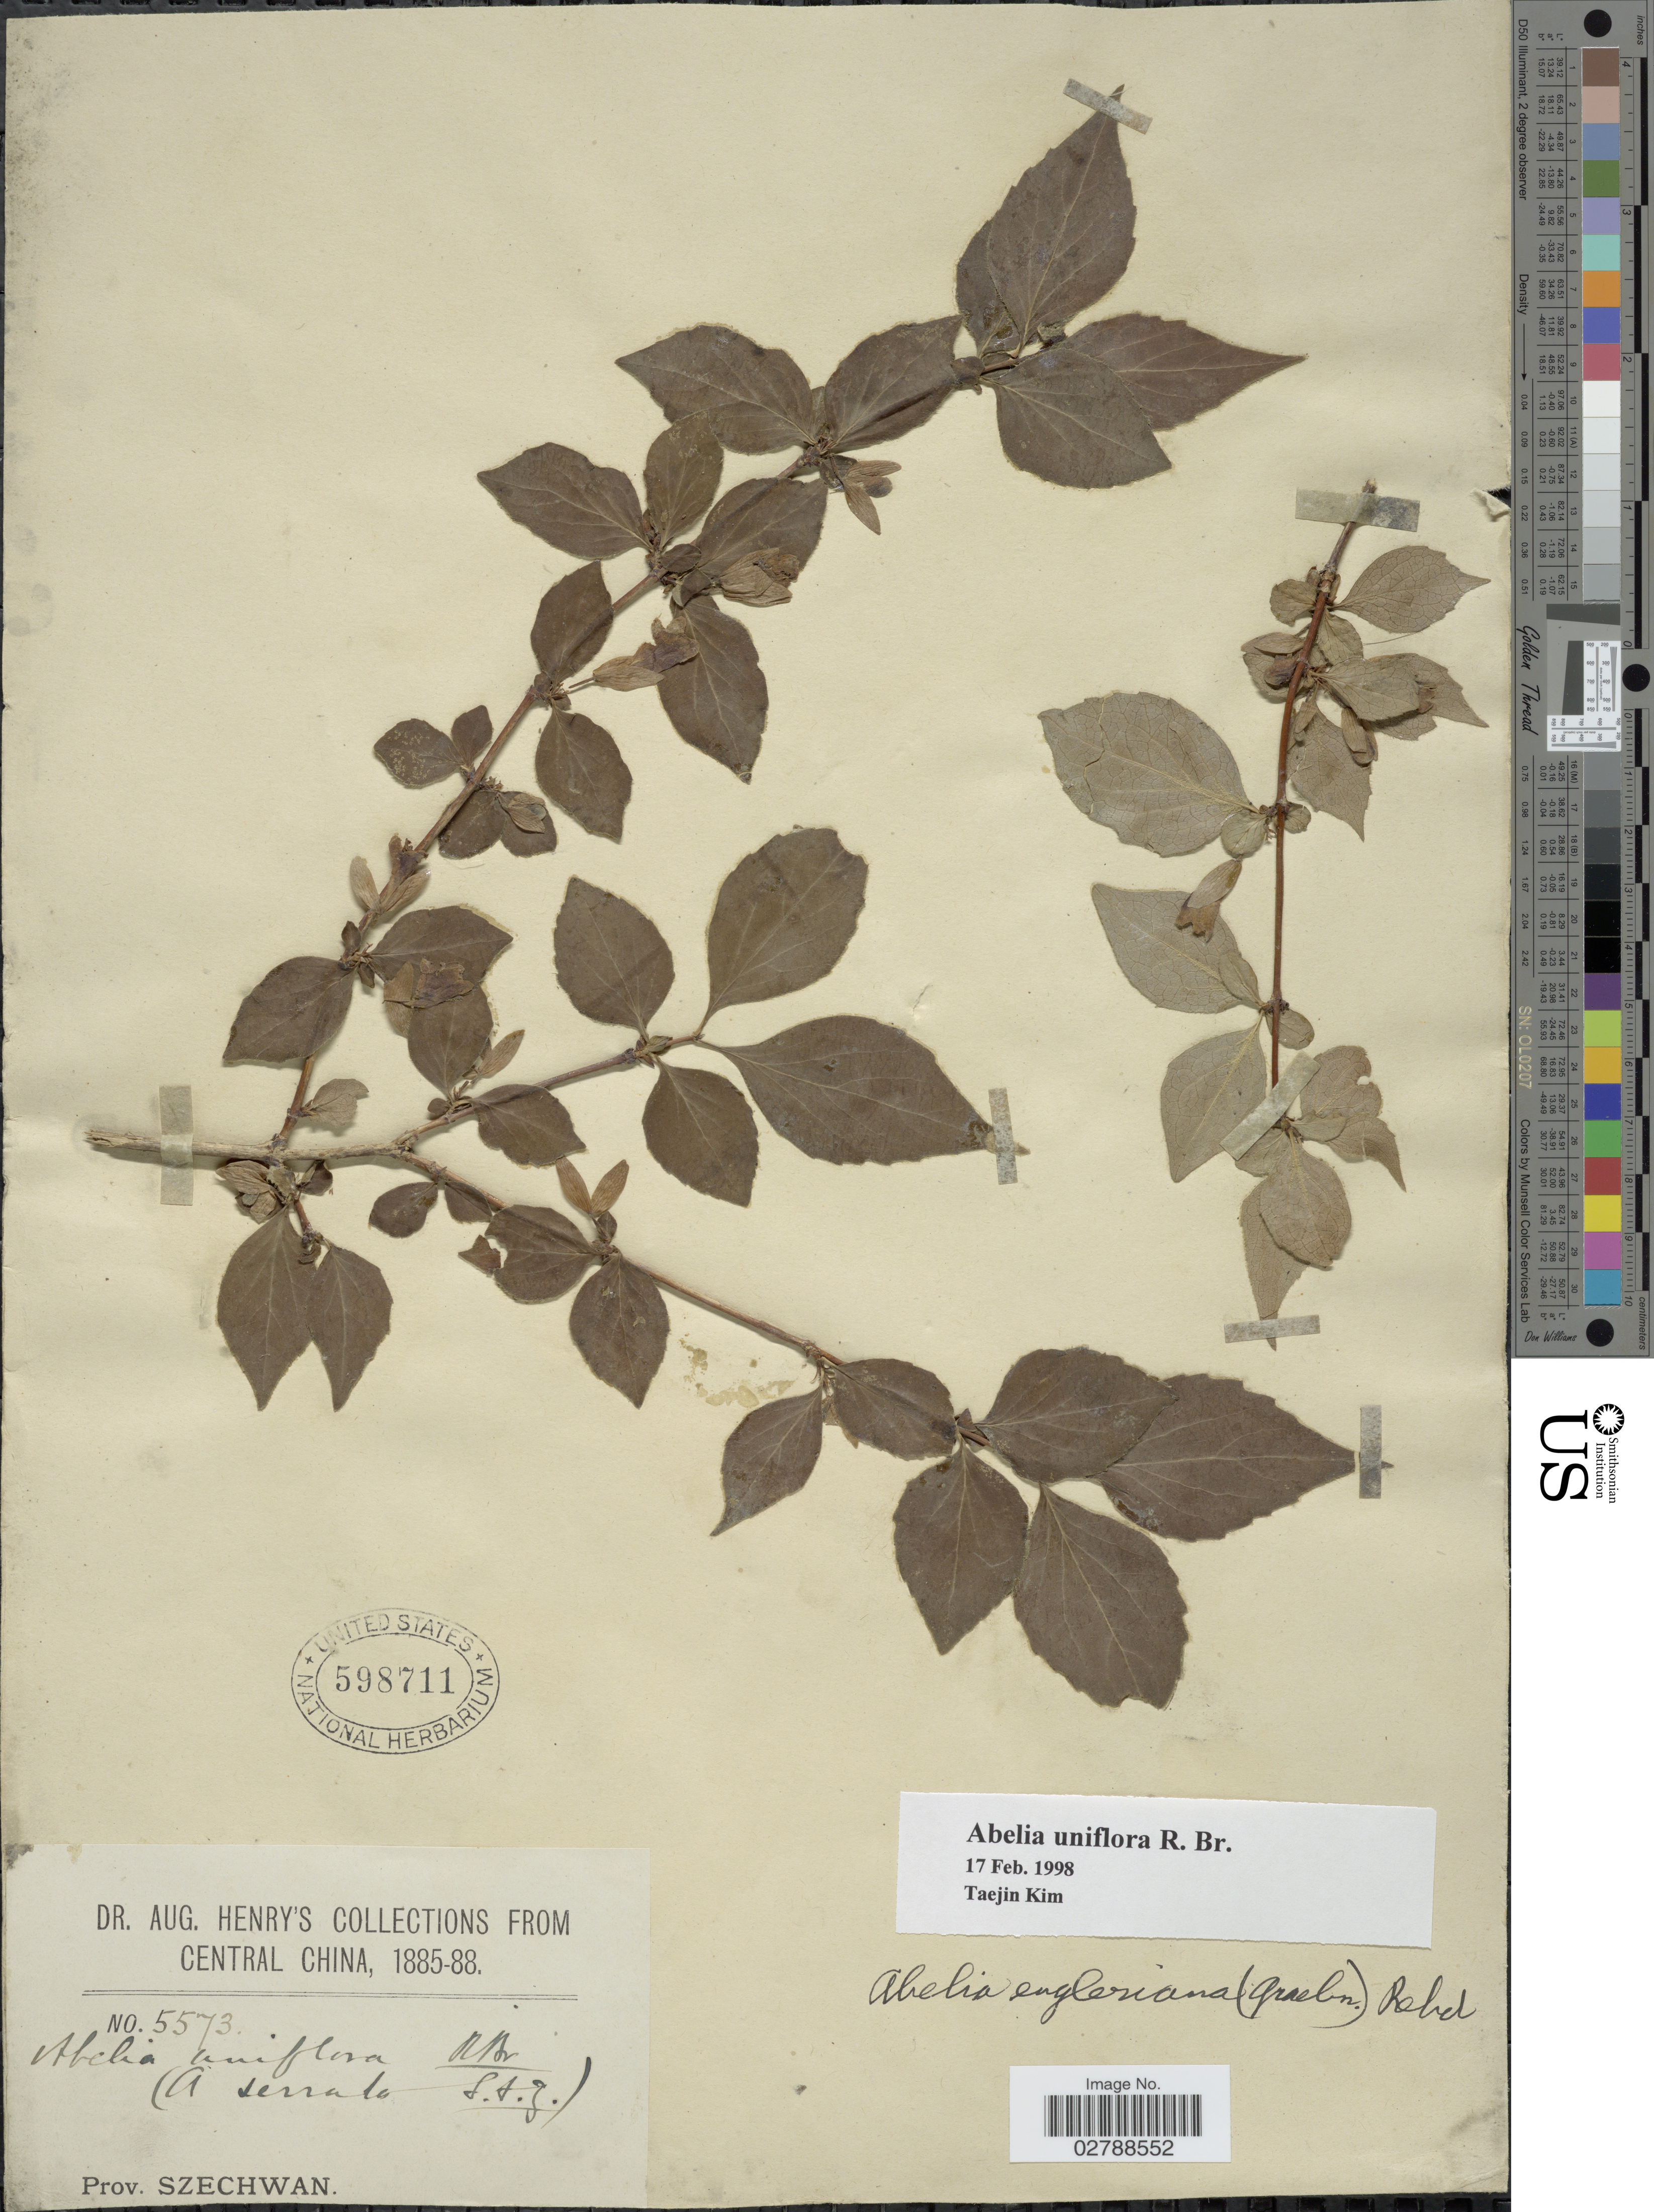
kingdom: Plantae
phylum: Tracheophyta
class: Magnoliopsida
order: Dipsacales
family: Caprifoliaceae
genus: Abelia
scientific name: Abelia uniflora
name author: R. Br.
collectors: A. Henry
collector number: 5573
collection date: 1885/1888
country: China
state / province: Sichuan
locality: Central China, Prov. Szechwan.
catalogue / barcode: US 598711